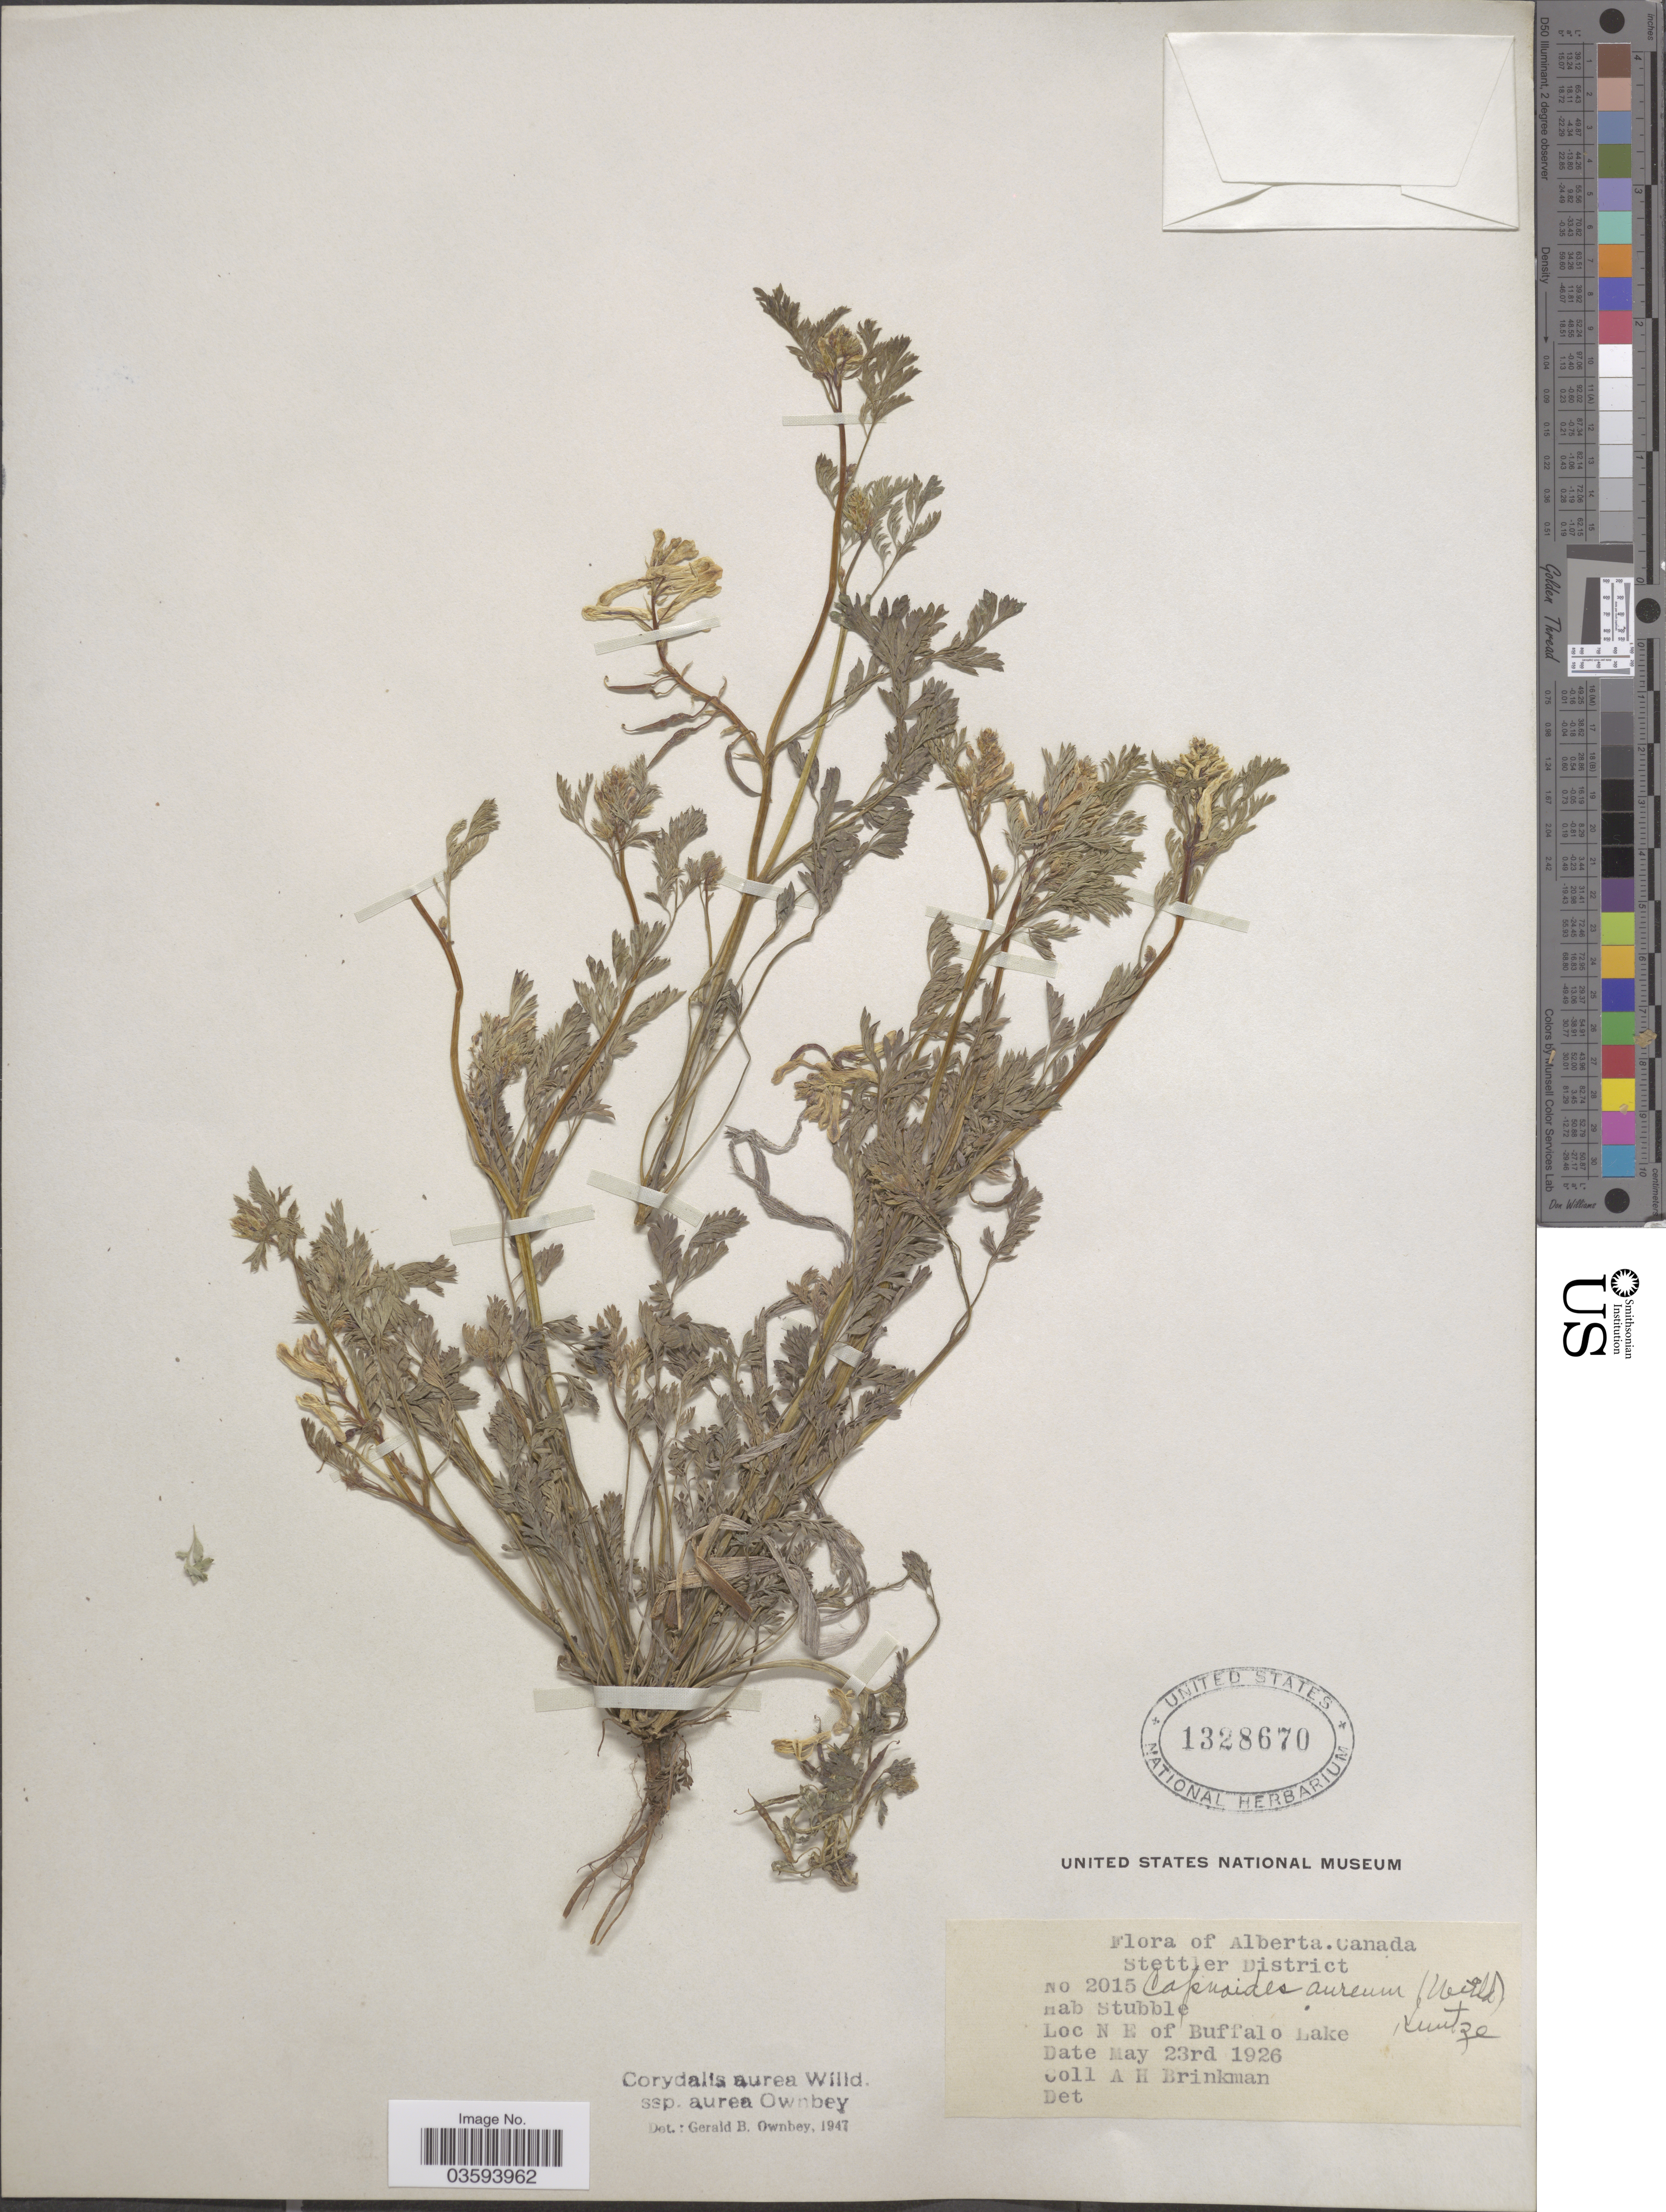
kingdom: Plantae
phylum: Tracheophyta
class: Magnoliopsida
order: Ranunculales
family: Papaveraceae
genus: Corydalis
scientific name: Corydalis aurea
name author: Willd.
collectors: A. Brinkman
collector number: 2015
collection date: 1926-05-23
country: Canada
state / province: Alberta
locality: Stettler District. N E of Buffalo Lake.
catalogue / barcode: US 1328670